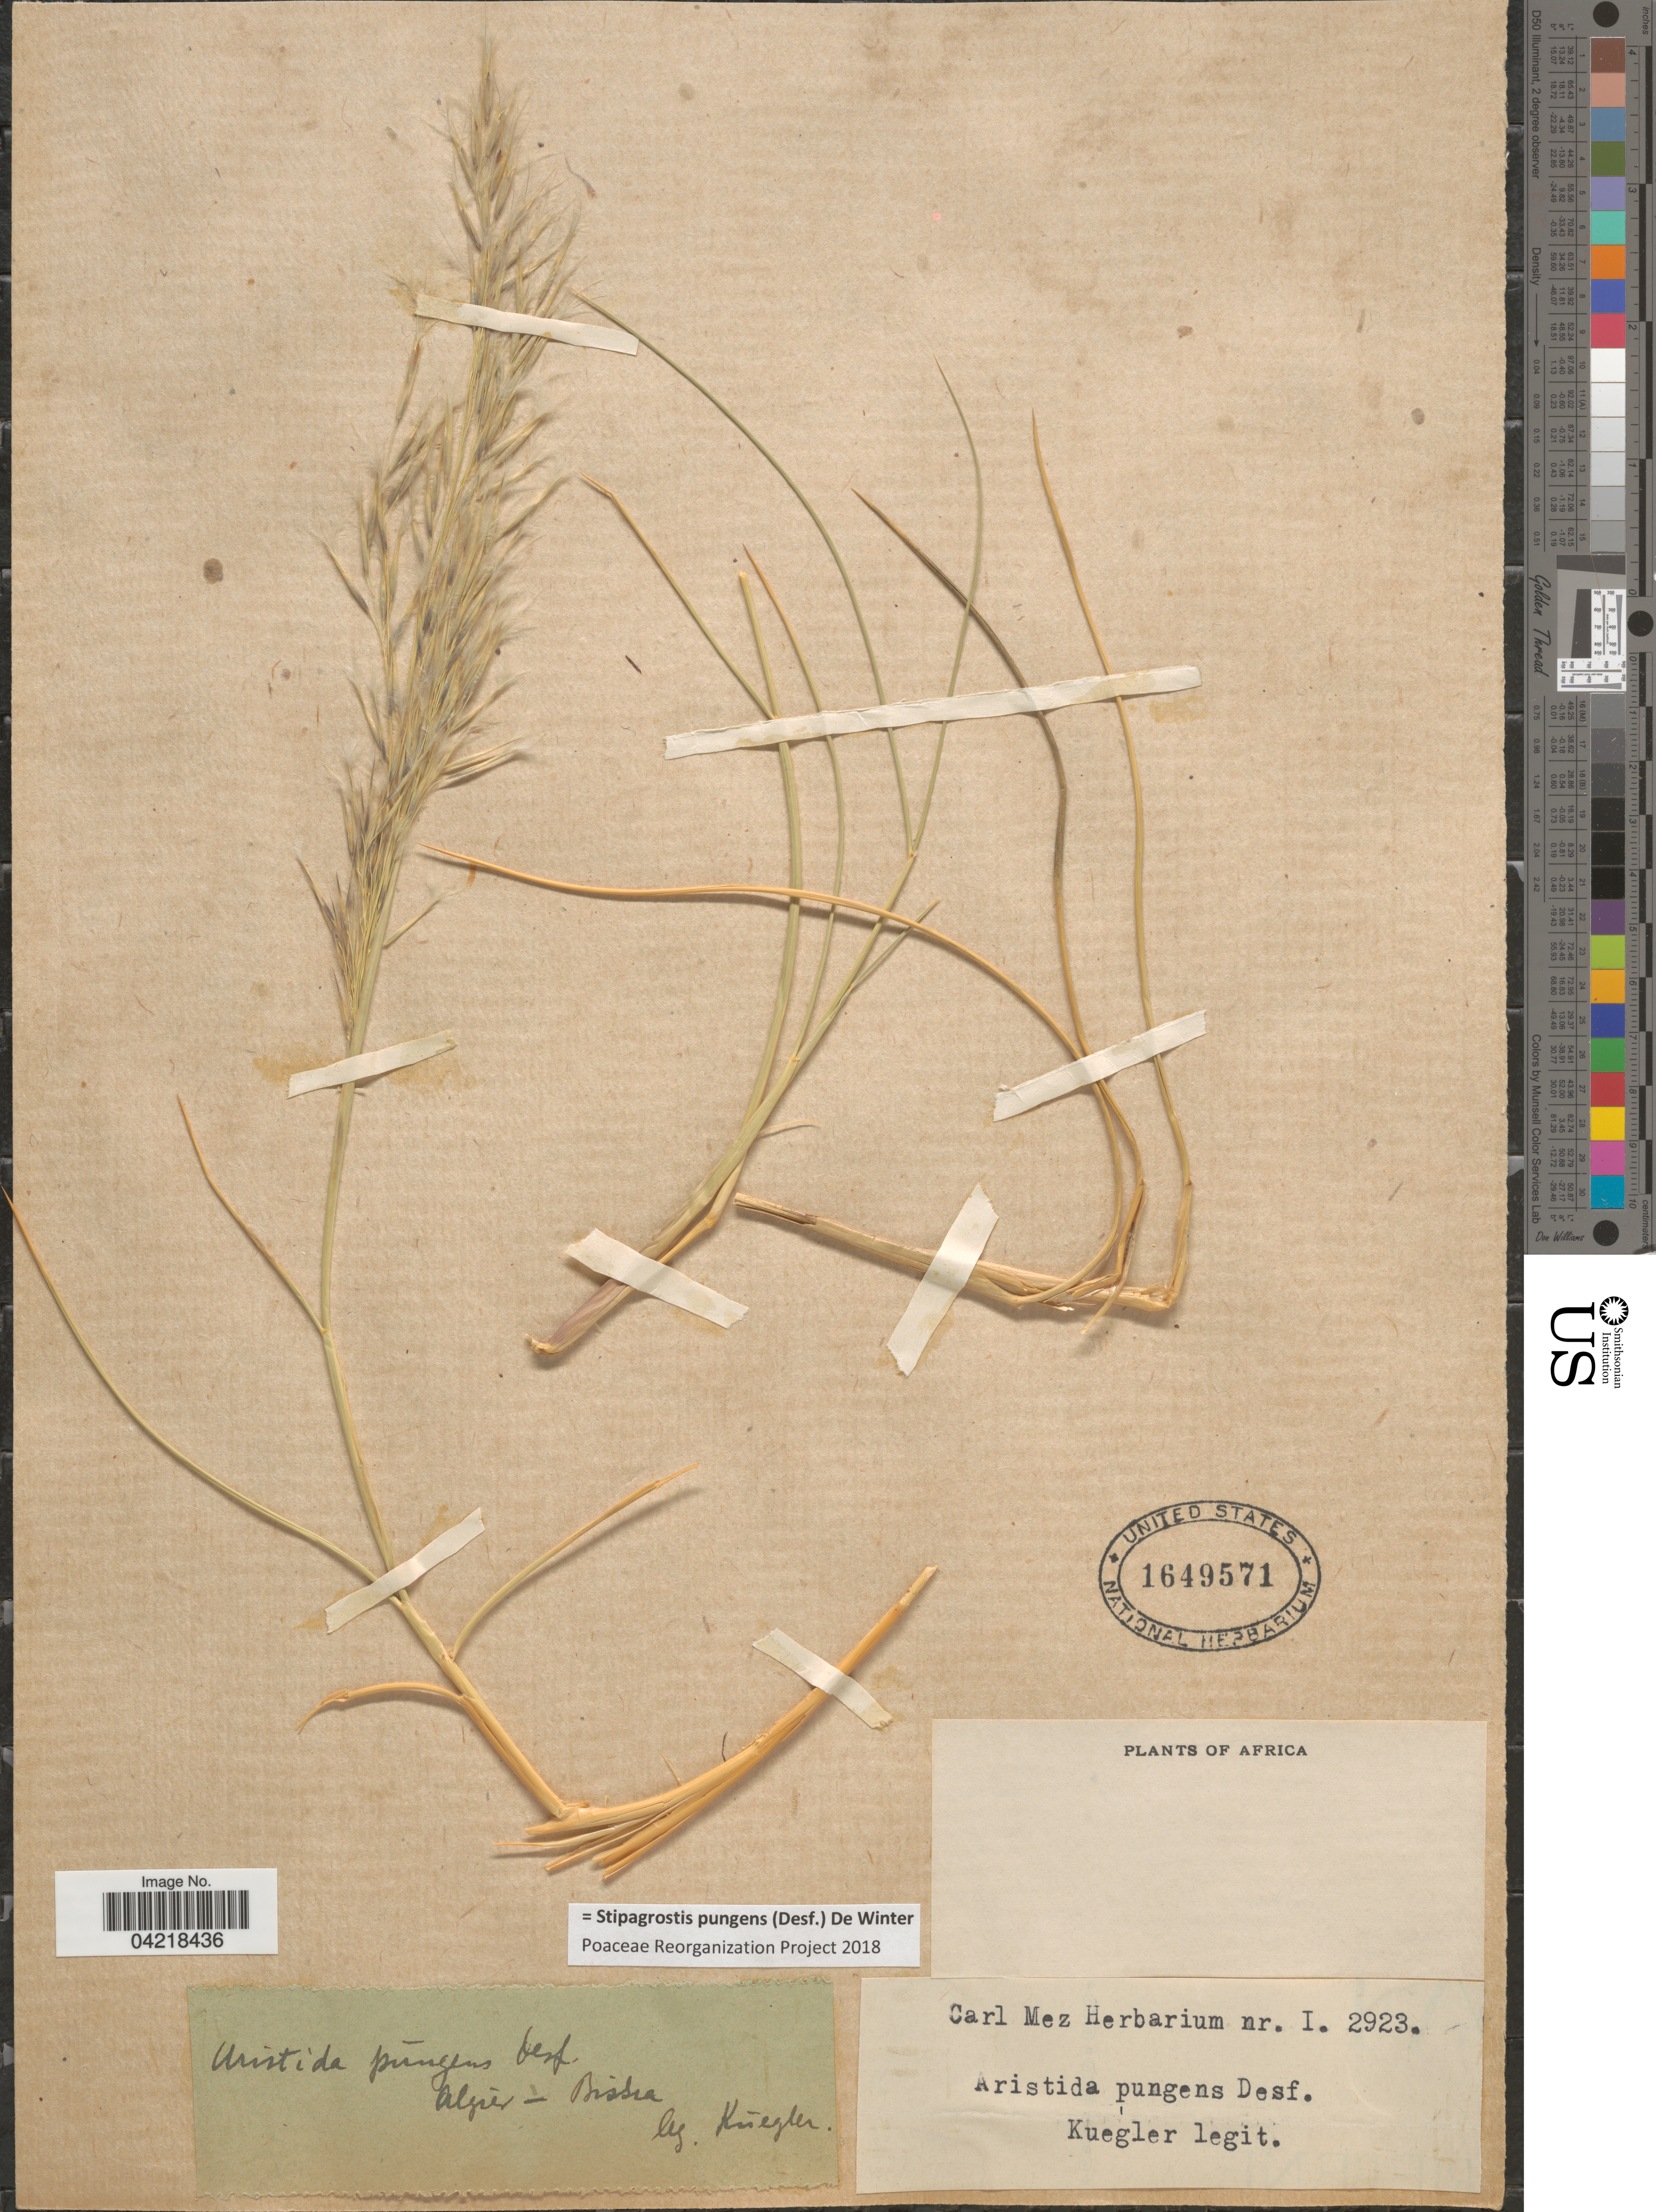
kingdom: Plantae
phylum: Tracheophyta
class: Liliopsida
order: Poales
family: Poaceae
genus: Stipagrostis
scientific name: Stipagrostis pungens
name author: (Desf.) De Winter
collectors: Kuegler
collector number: I. 2923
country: Algeria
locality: Biskra.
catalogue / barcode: US 1649571